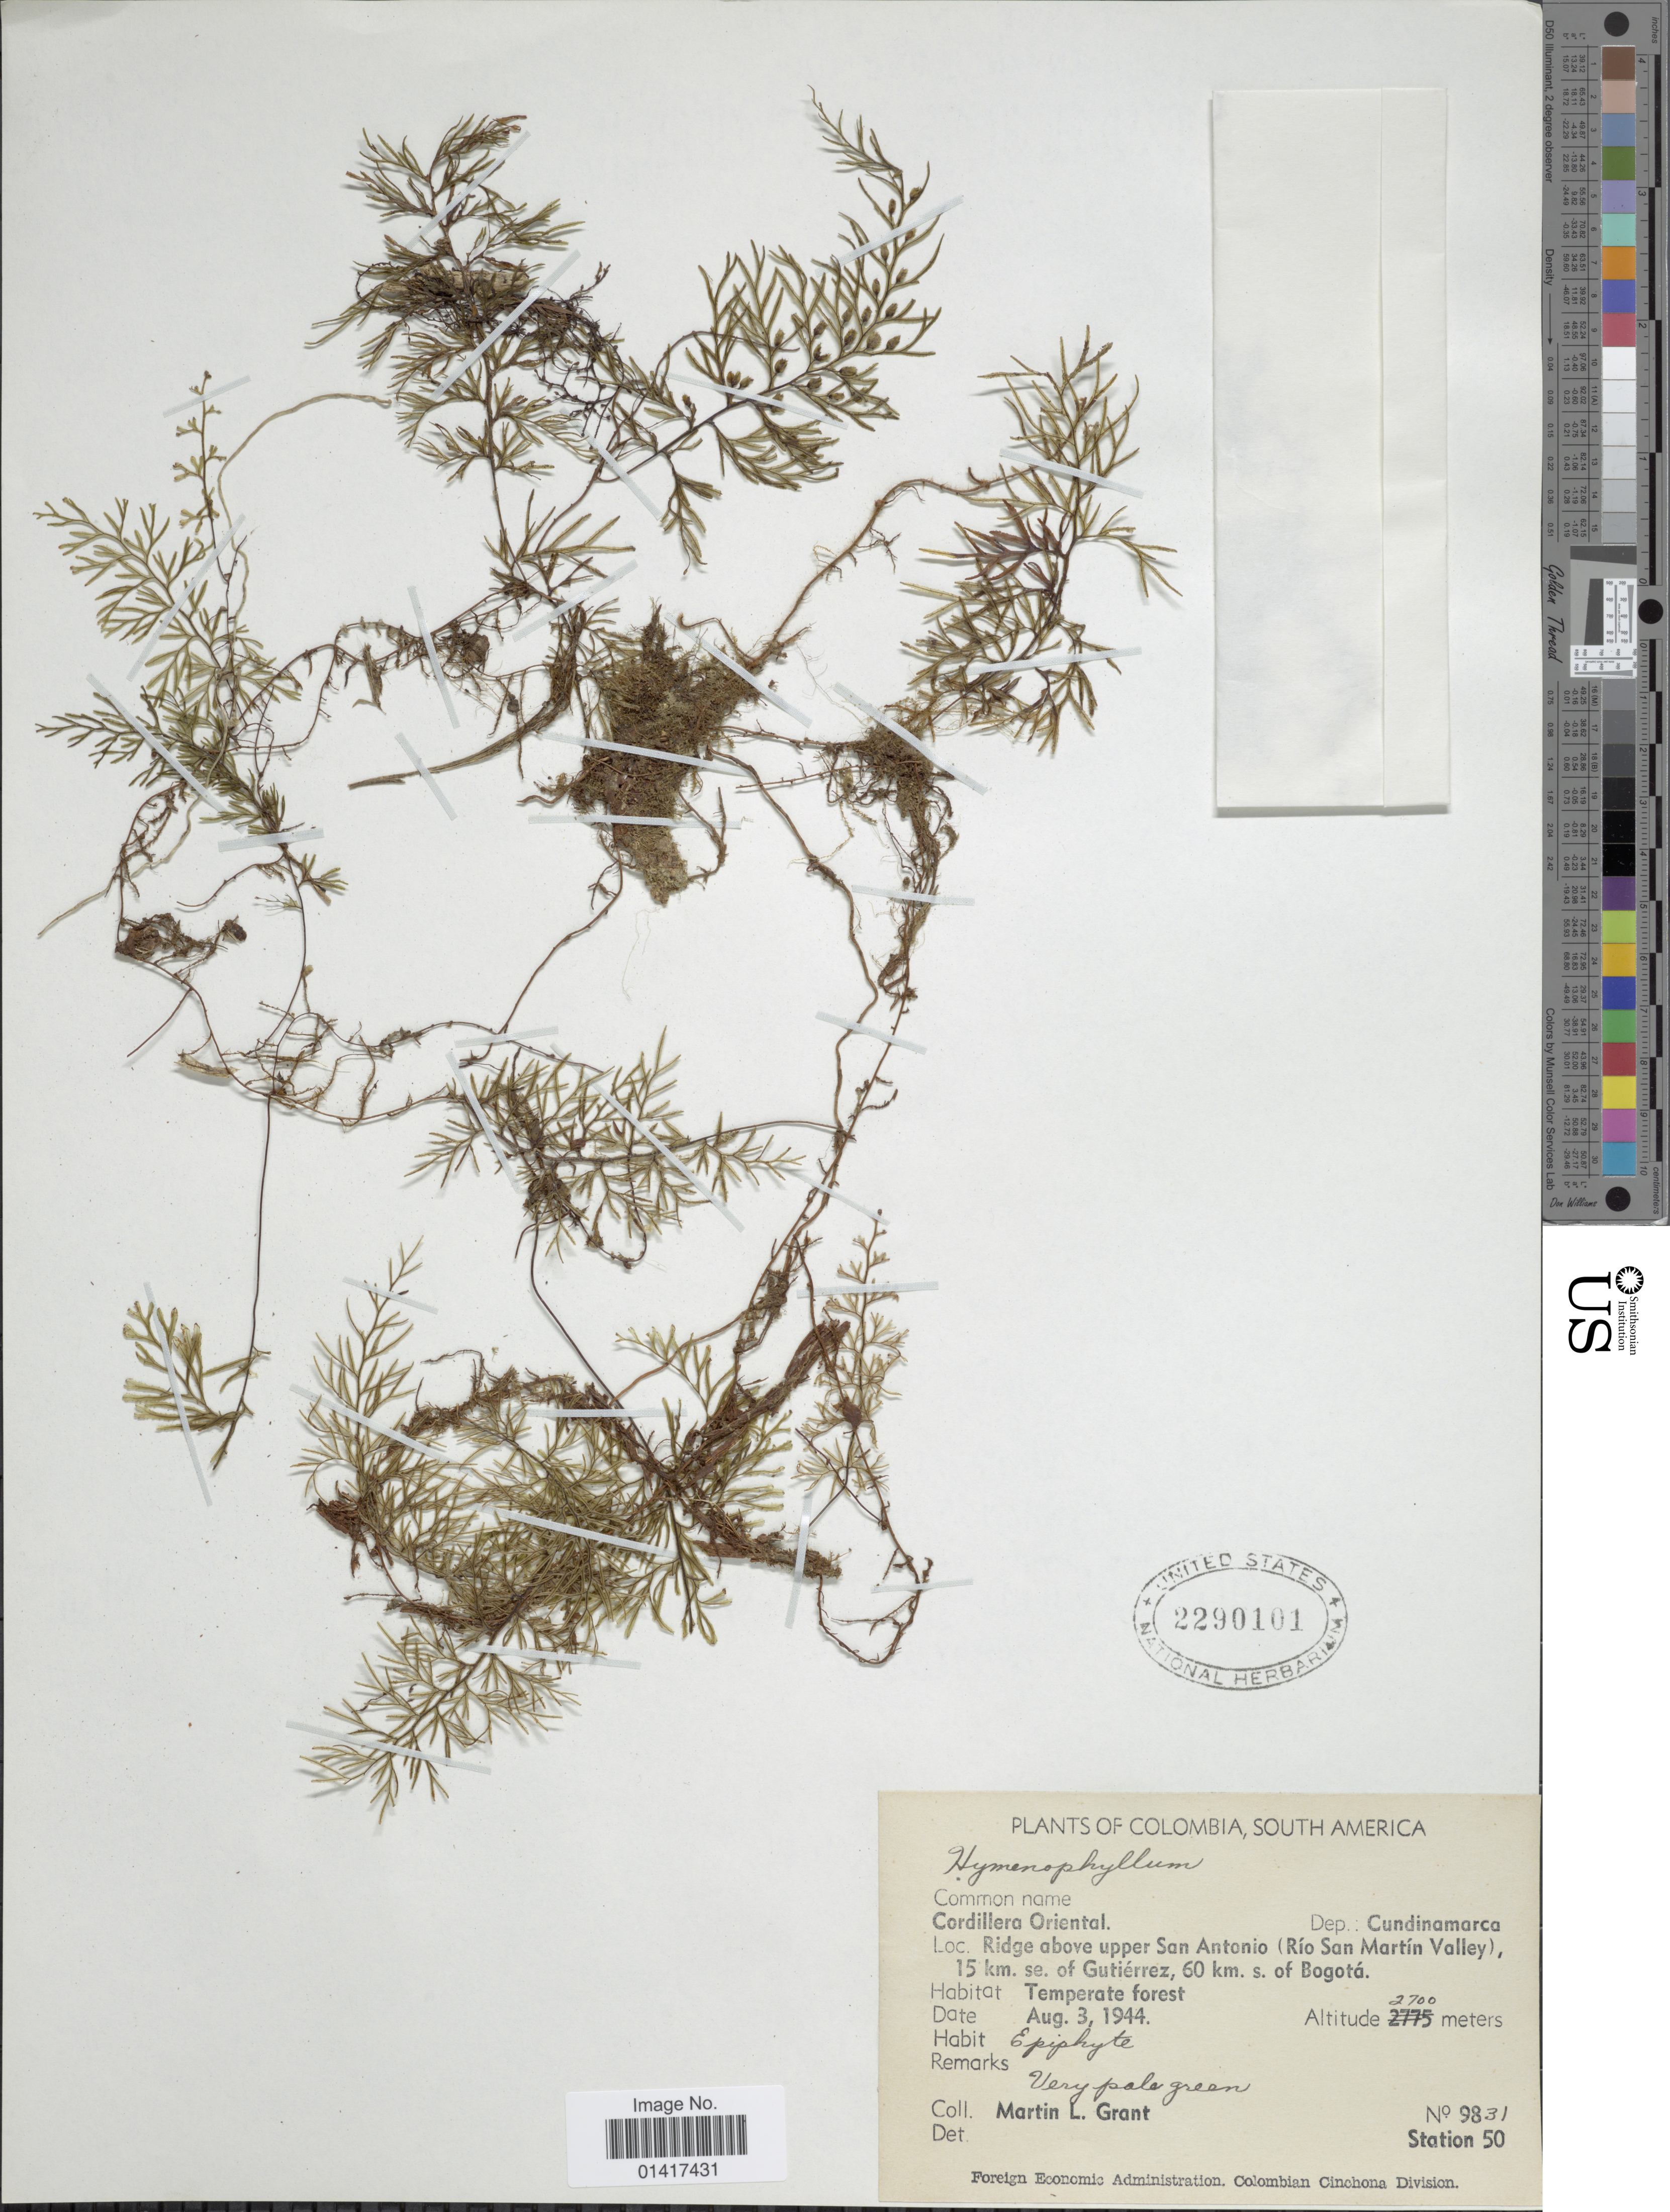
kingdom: Plantae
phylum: Tracheophyta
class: Polypodiopsida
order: Hymenophyllales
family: Hymenophyllaceae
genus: Hymenophyllum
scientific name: Hymenophyllum sp.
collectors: M. L. Grant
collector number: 9831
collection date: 1944-08-03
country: Colombia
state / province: Cundinamarca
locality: Cordillera Oriental. Ridge above upper San Antonia (Rio San Martin Valley), 15 km se, of Gutierrez, 60 km s. of Bogota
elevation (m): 2700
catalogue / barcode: US 2290101